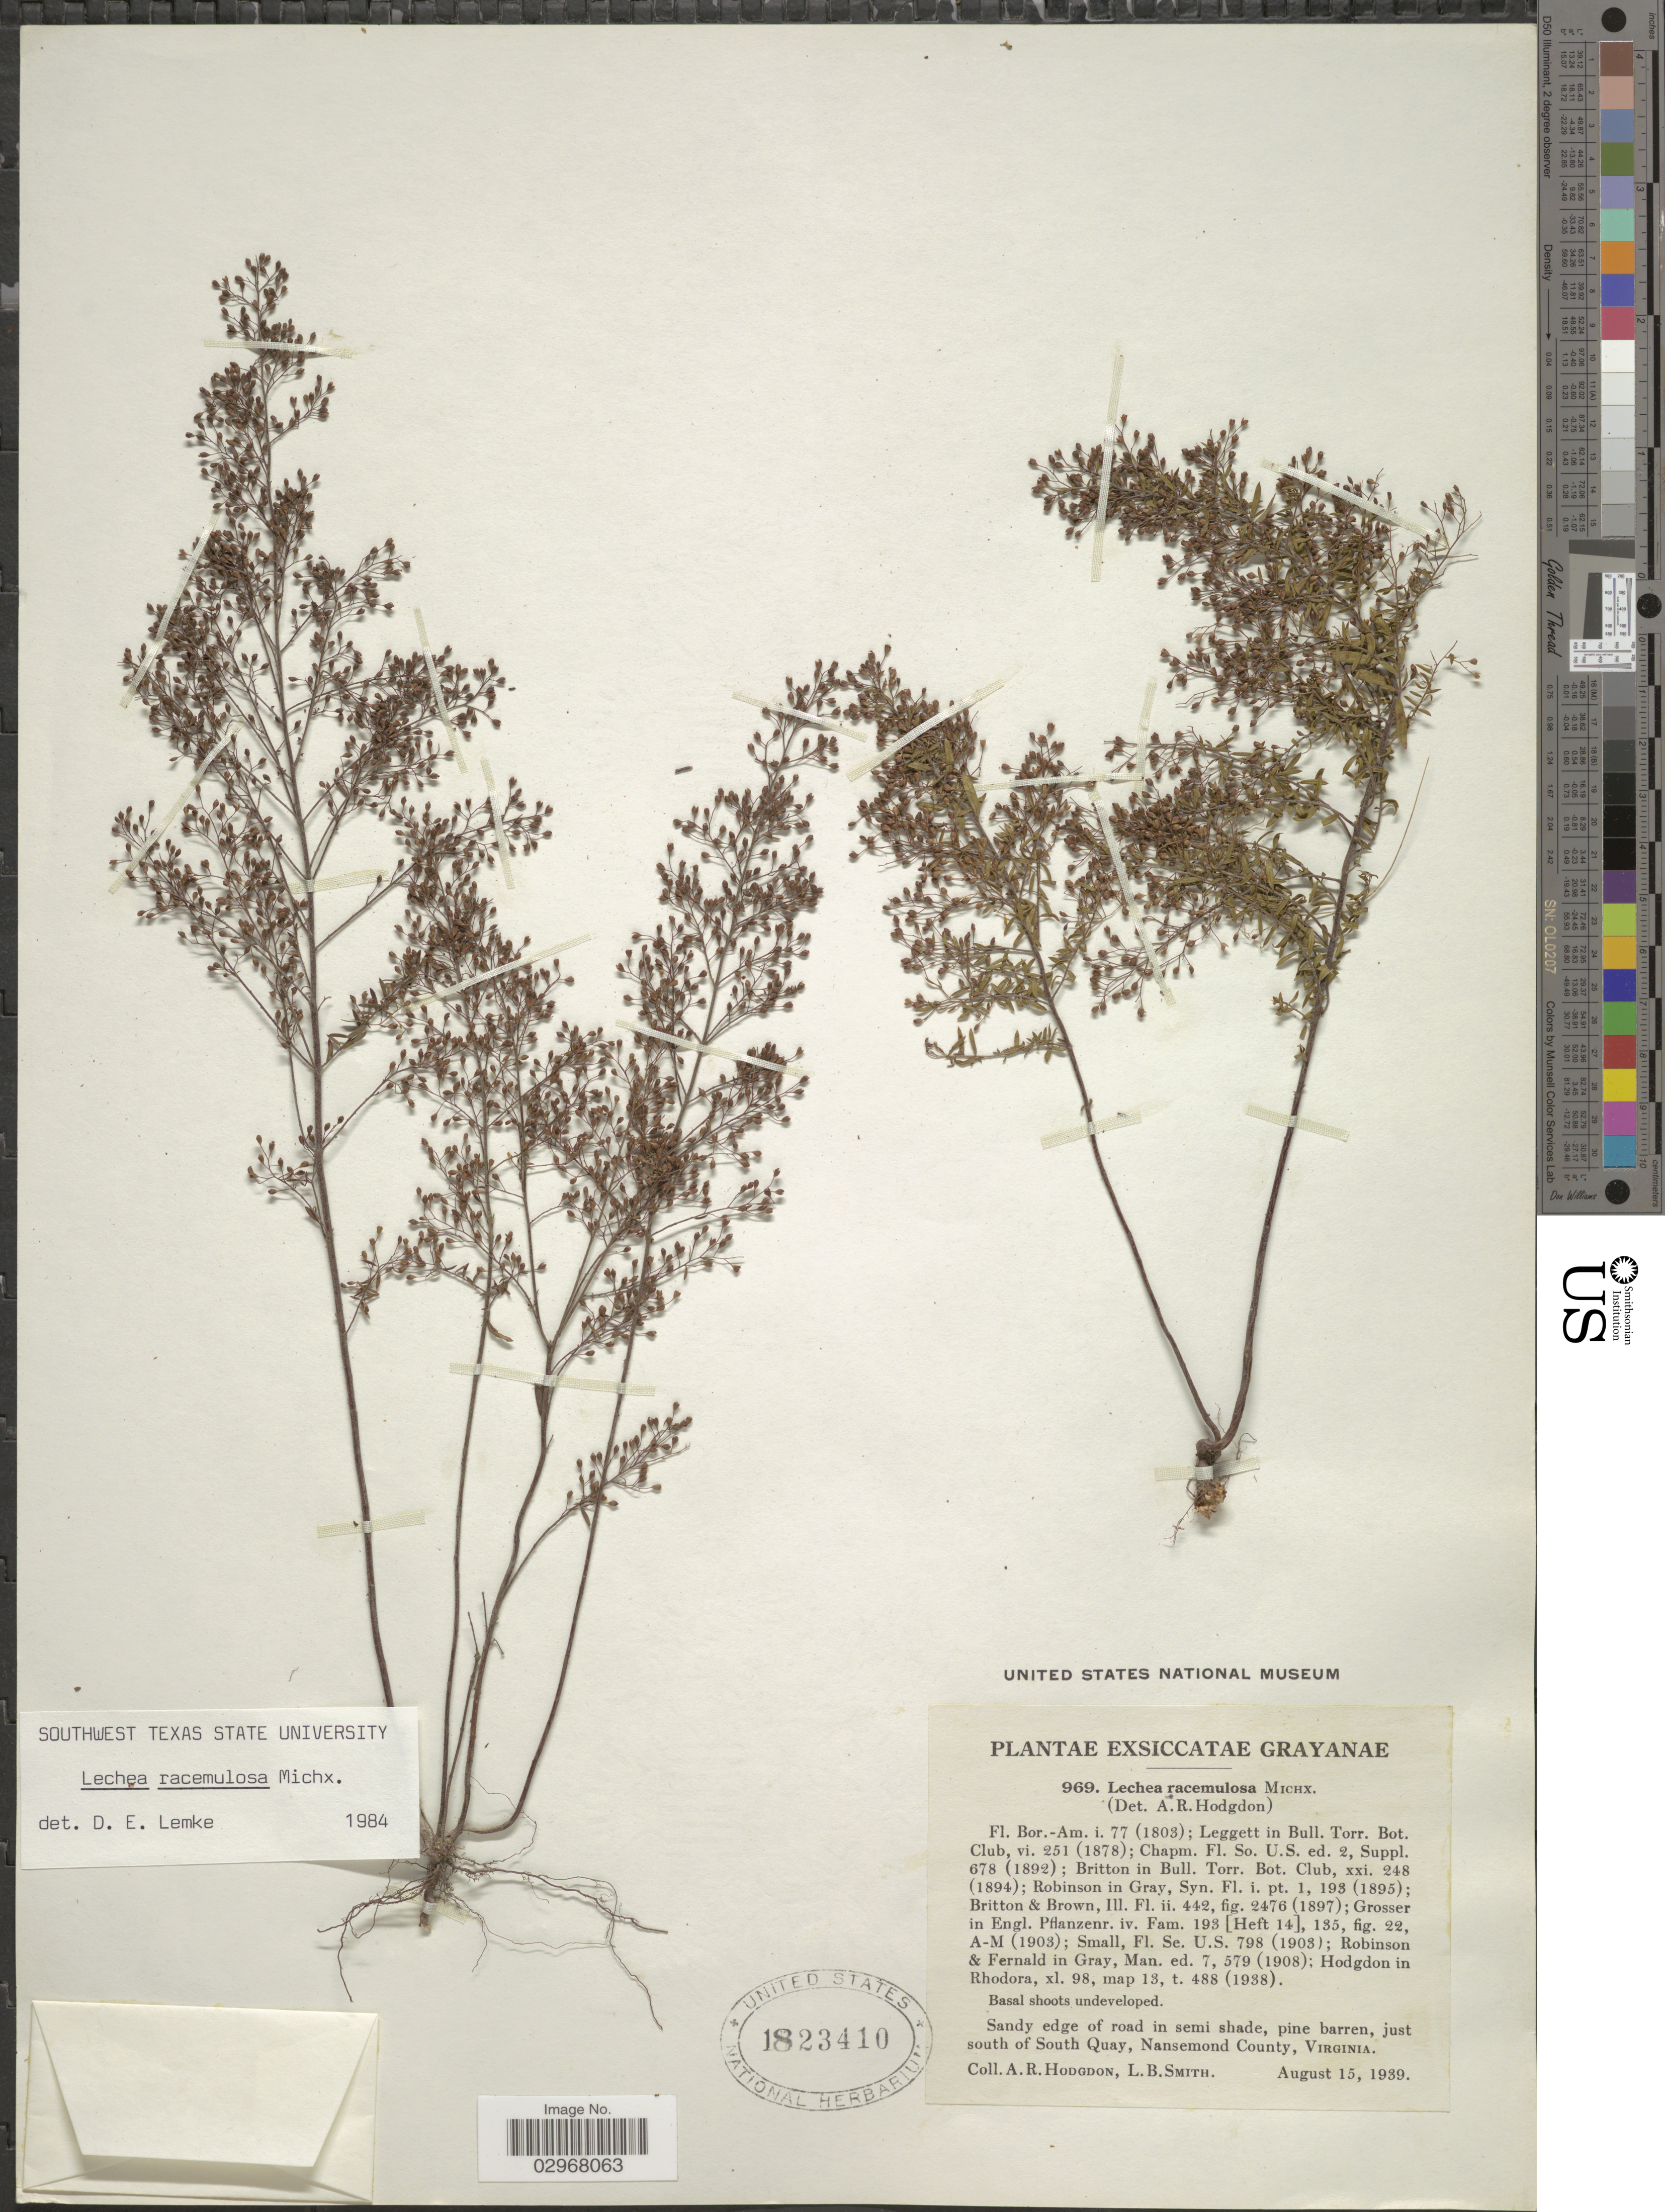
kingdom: Plantae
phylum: Tracheophyta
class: Magnoliopsida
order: Malvales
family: Cistaceae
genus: Lechea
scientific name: Lechea racemulosa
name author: Michx.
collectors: A. R. Hodgdon & L. Smith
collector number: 969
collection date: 1939-08-15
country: United States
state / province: Virginia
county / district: City of Suffolk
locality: Just south of South Quay, Nansemond (=historic county name) County.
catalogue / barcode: US 1823410